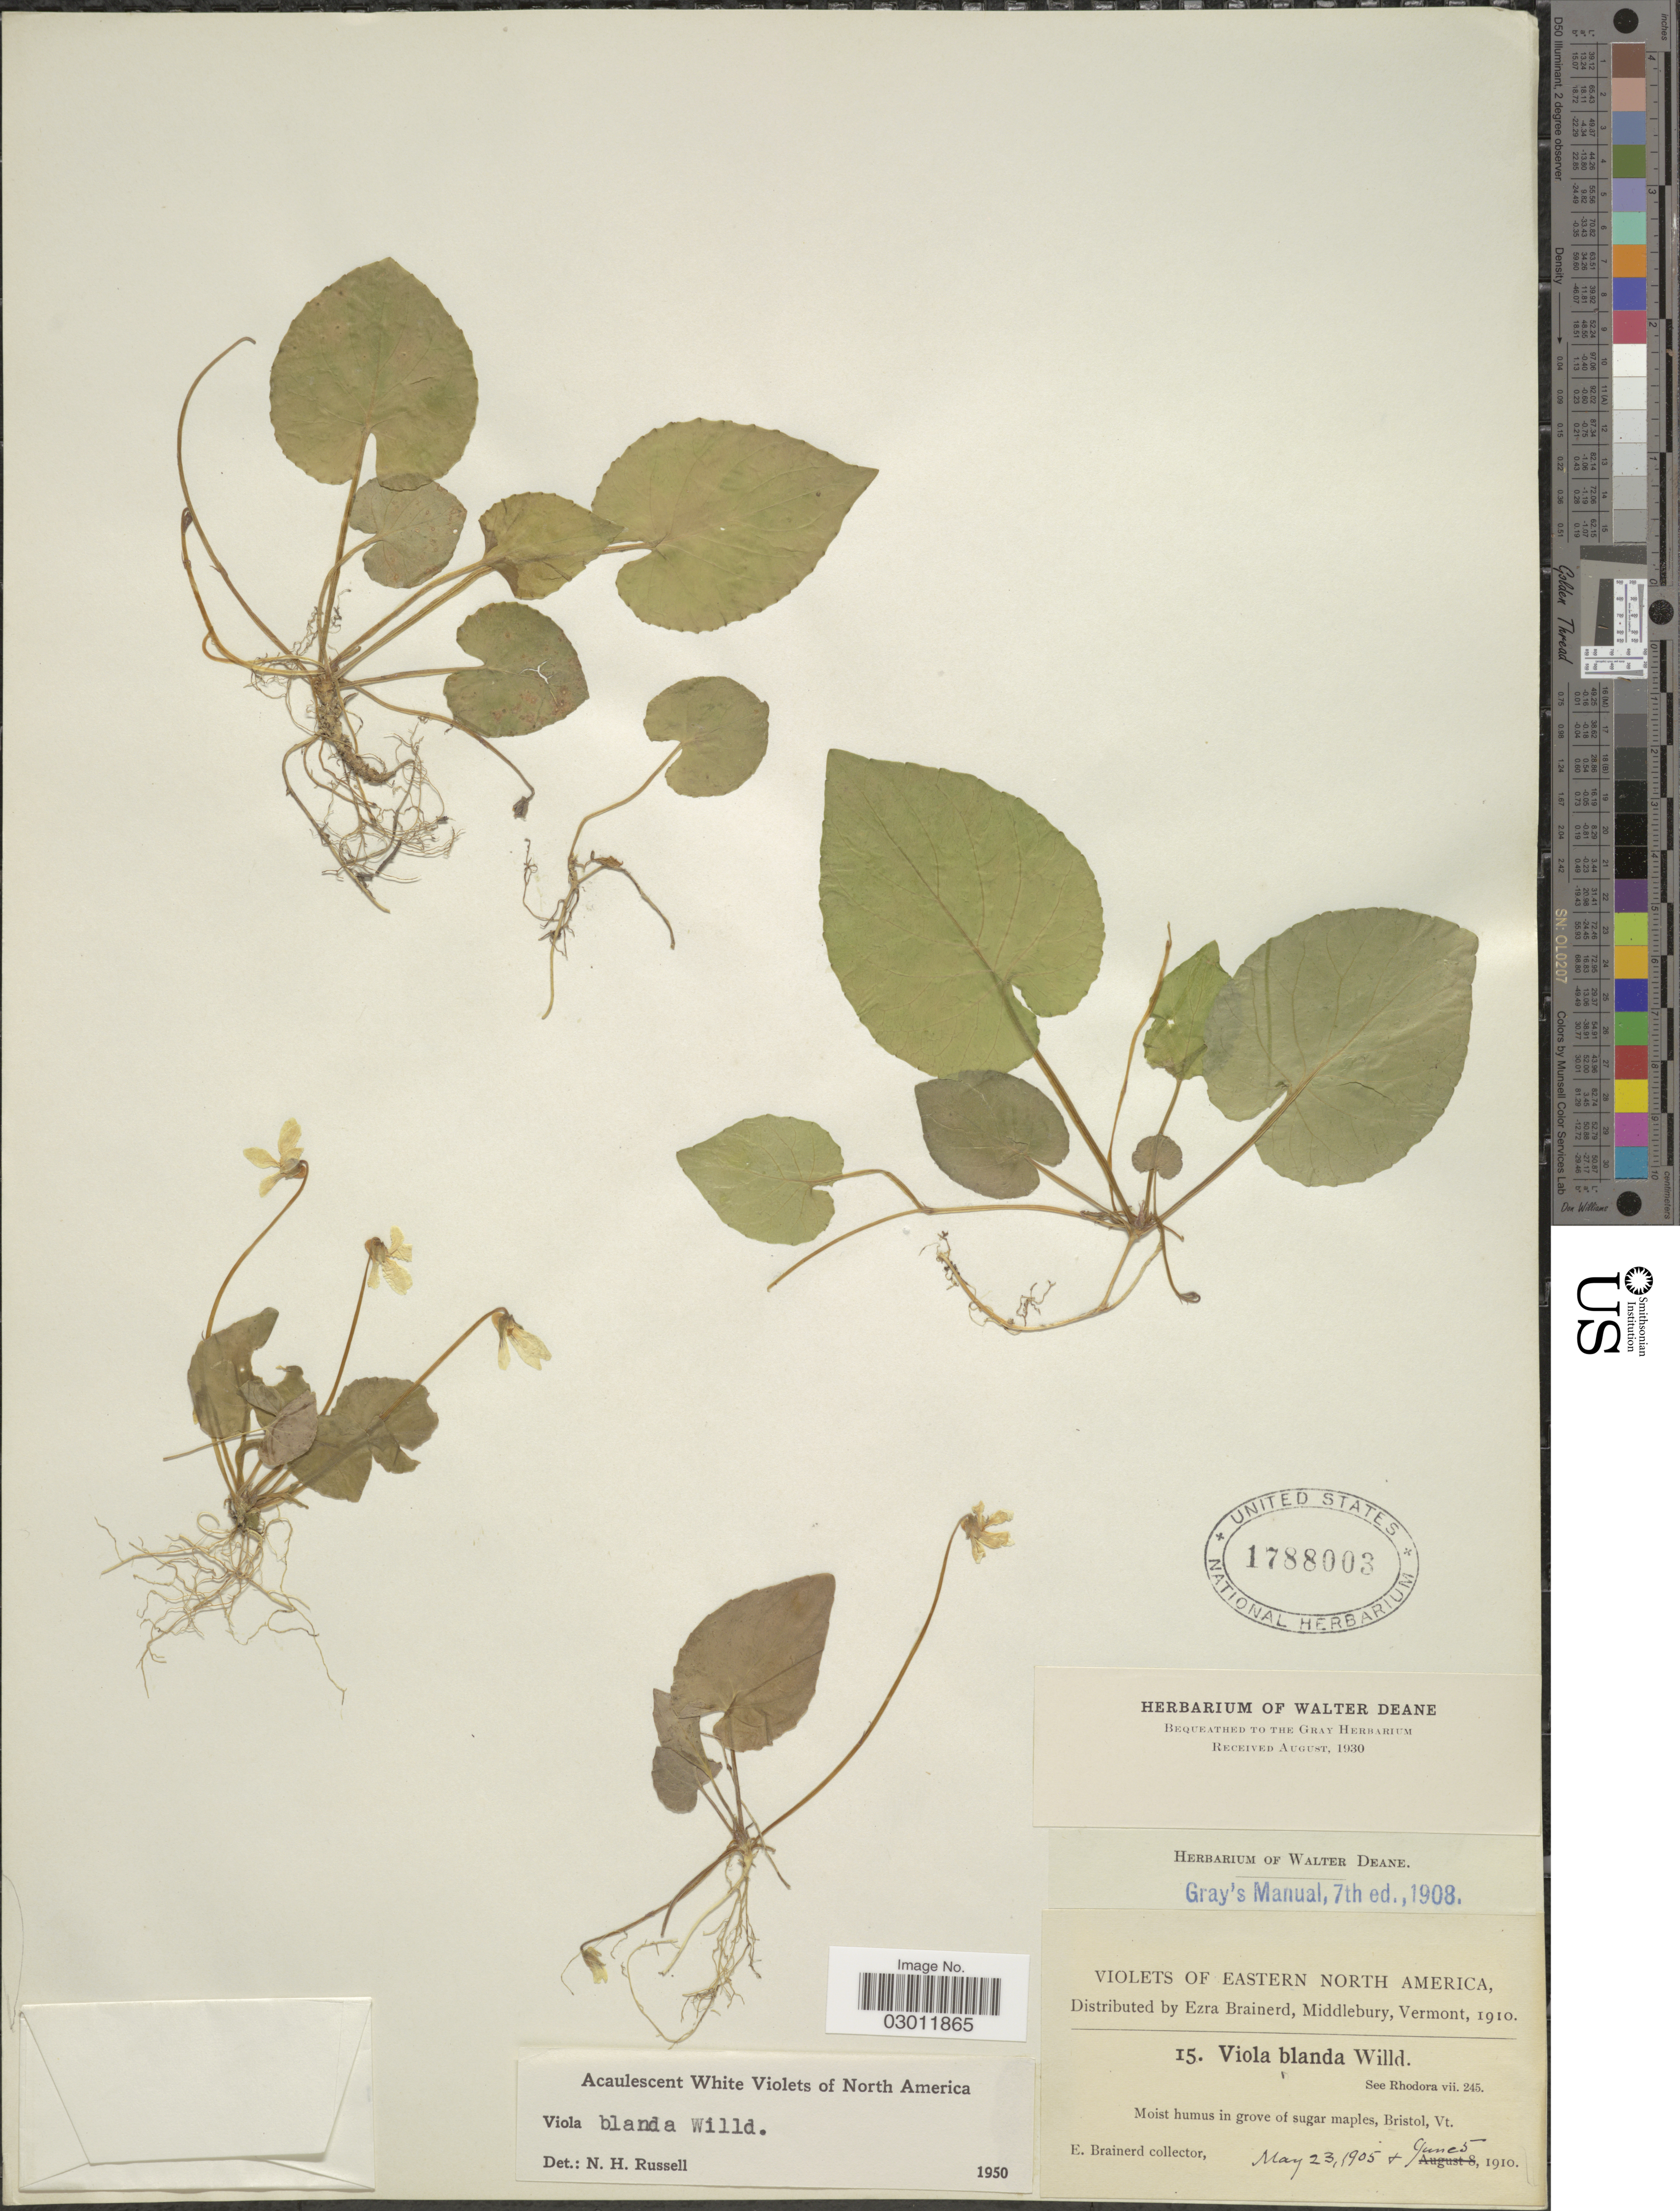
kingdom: Plantae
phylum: Tracheophyta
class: Magnoliopsida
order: Malpighiales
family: Violaceae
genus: Viola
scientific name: Viola blanda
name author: Willd.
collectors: E. Brainerd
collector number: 15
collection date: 1905-05-23/1910-06-05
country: United States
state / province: Vermont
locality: Eastern North America. Bristol, Vt.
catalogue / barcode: US 1788003